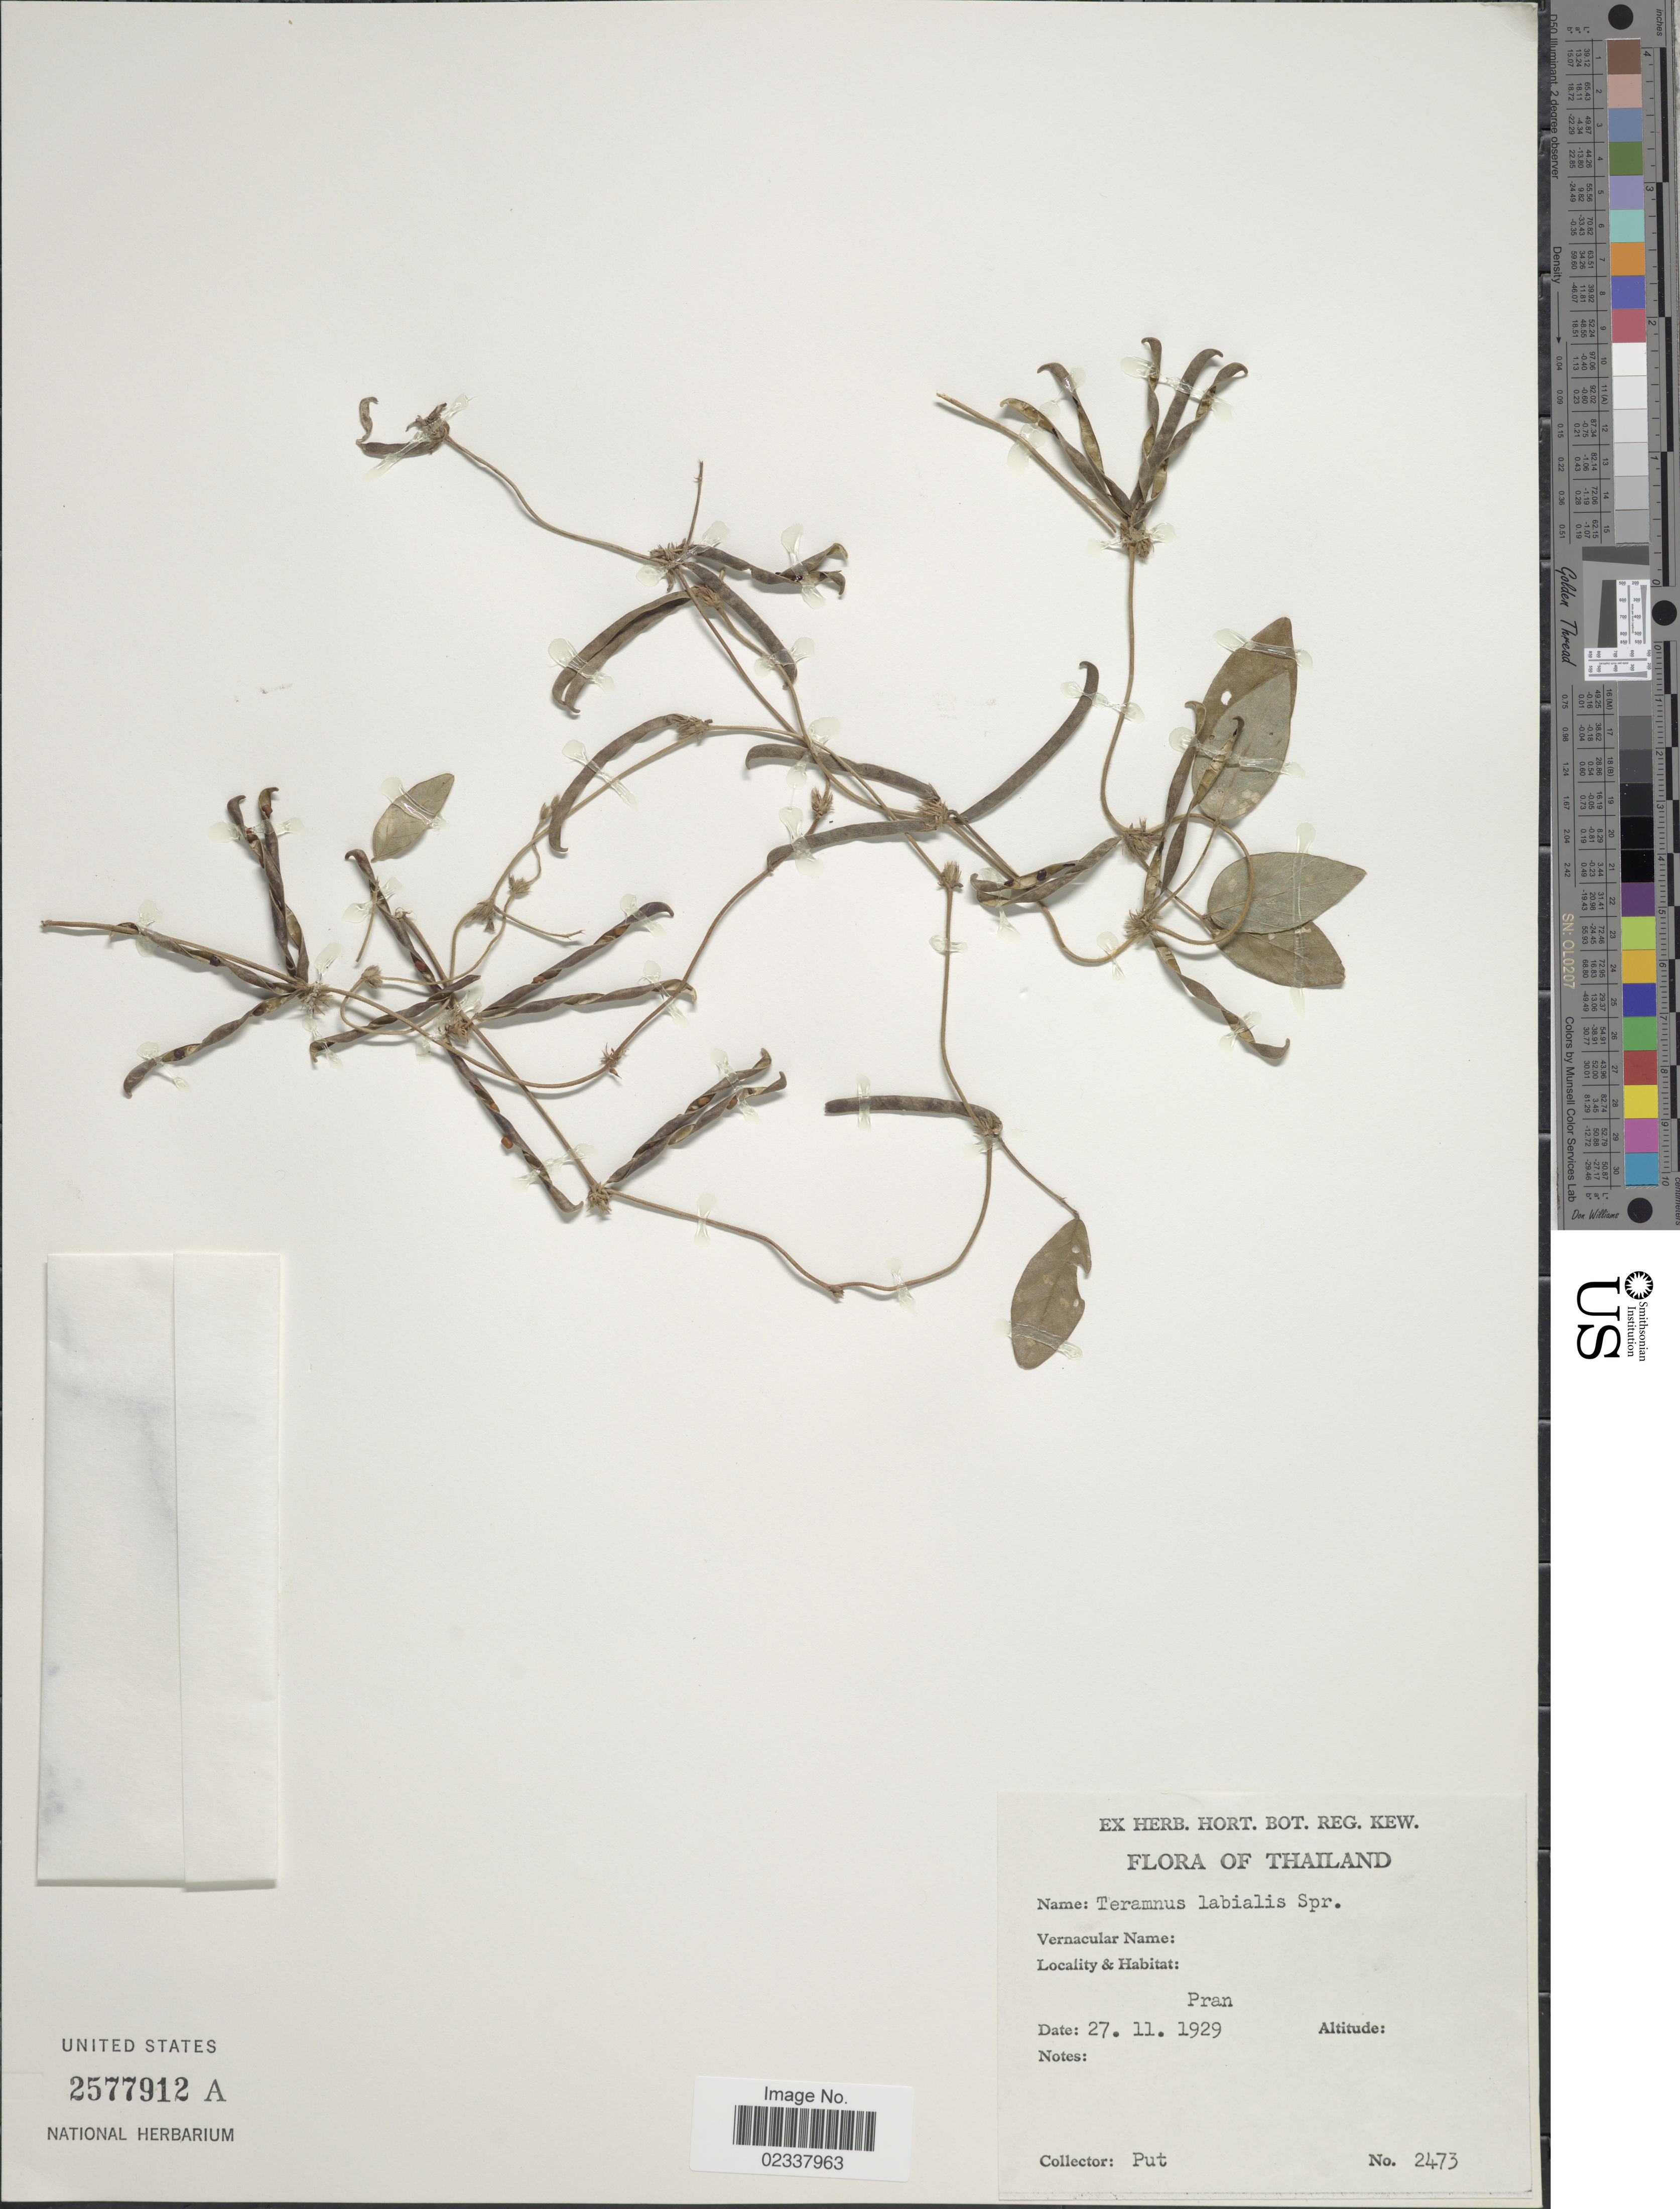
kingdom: Plantae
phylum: Tracheophyta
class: Magnoliopsida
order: Fabales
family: Fabaceae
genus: Teramnus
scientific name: Teramnus labialis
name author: (L. f.) Spreng.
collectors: -. Put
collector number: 2473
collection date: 1929-11-27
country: Thailand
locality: Pran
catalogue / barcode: US 2577912A